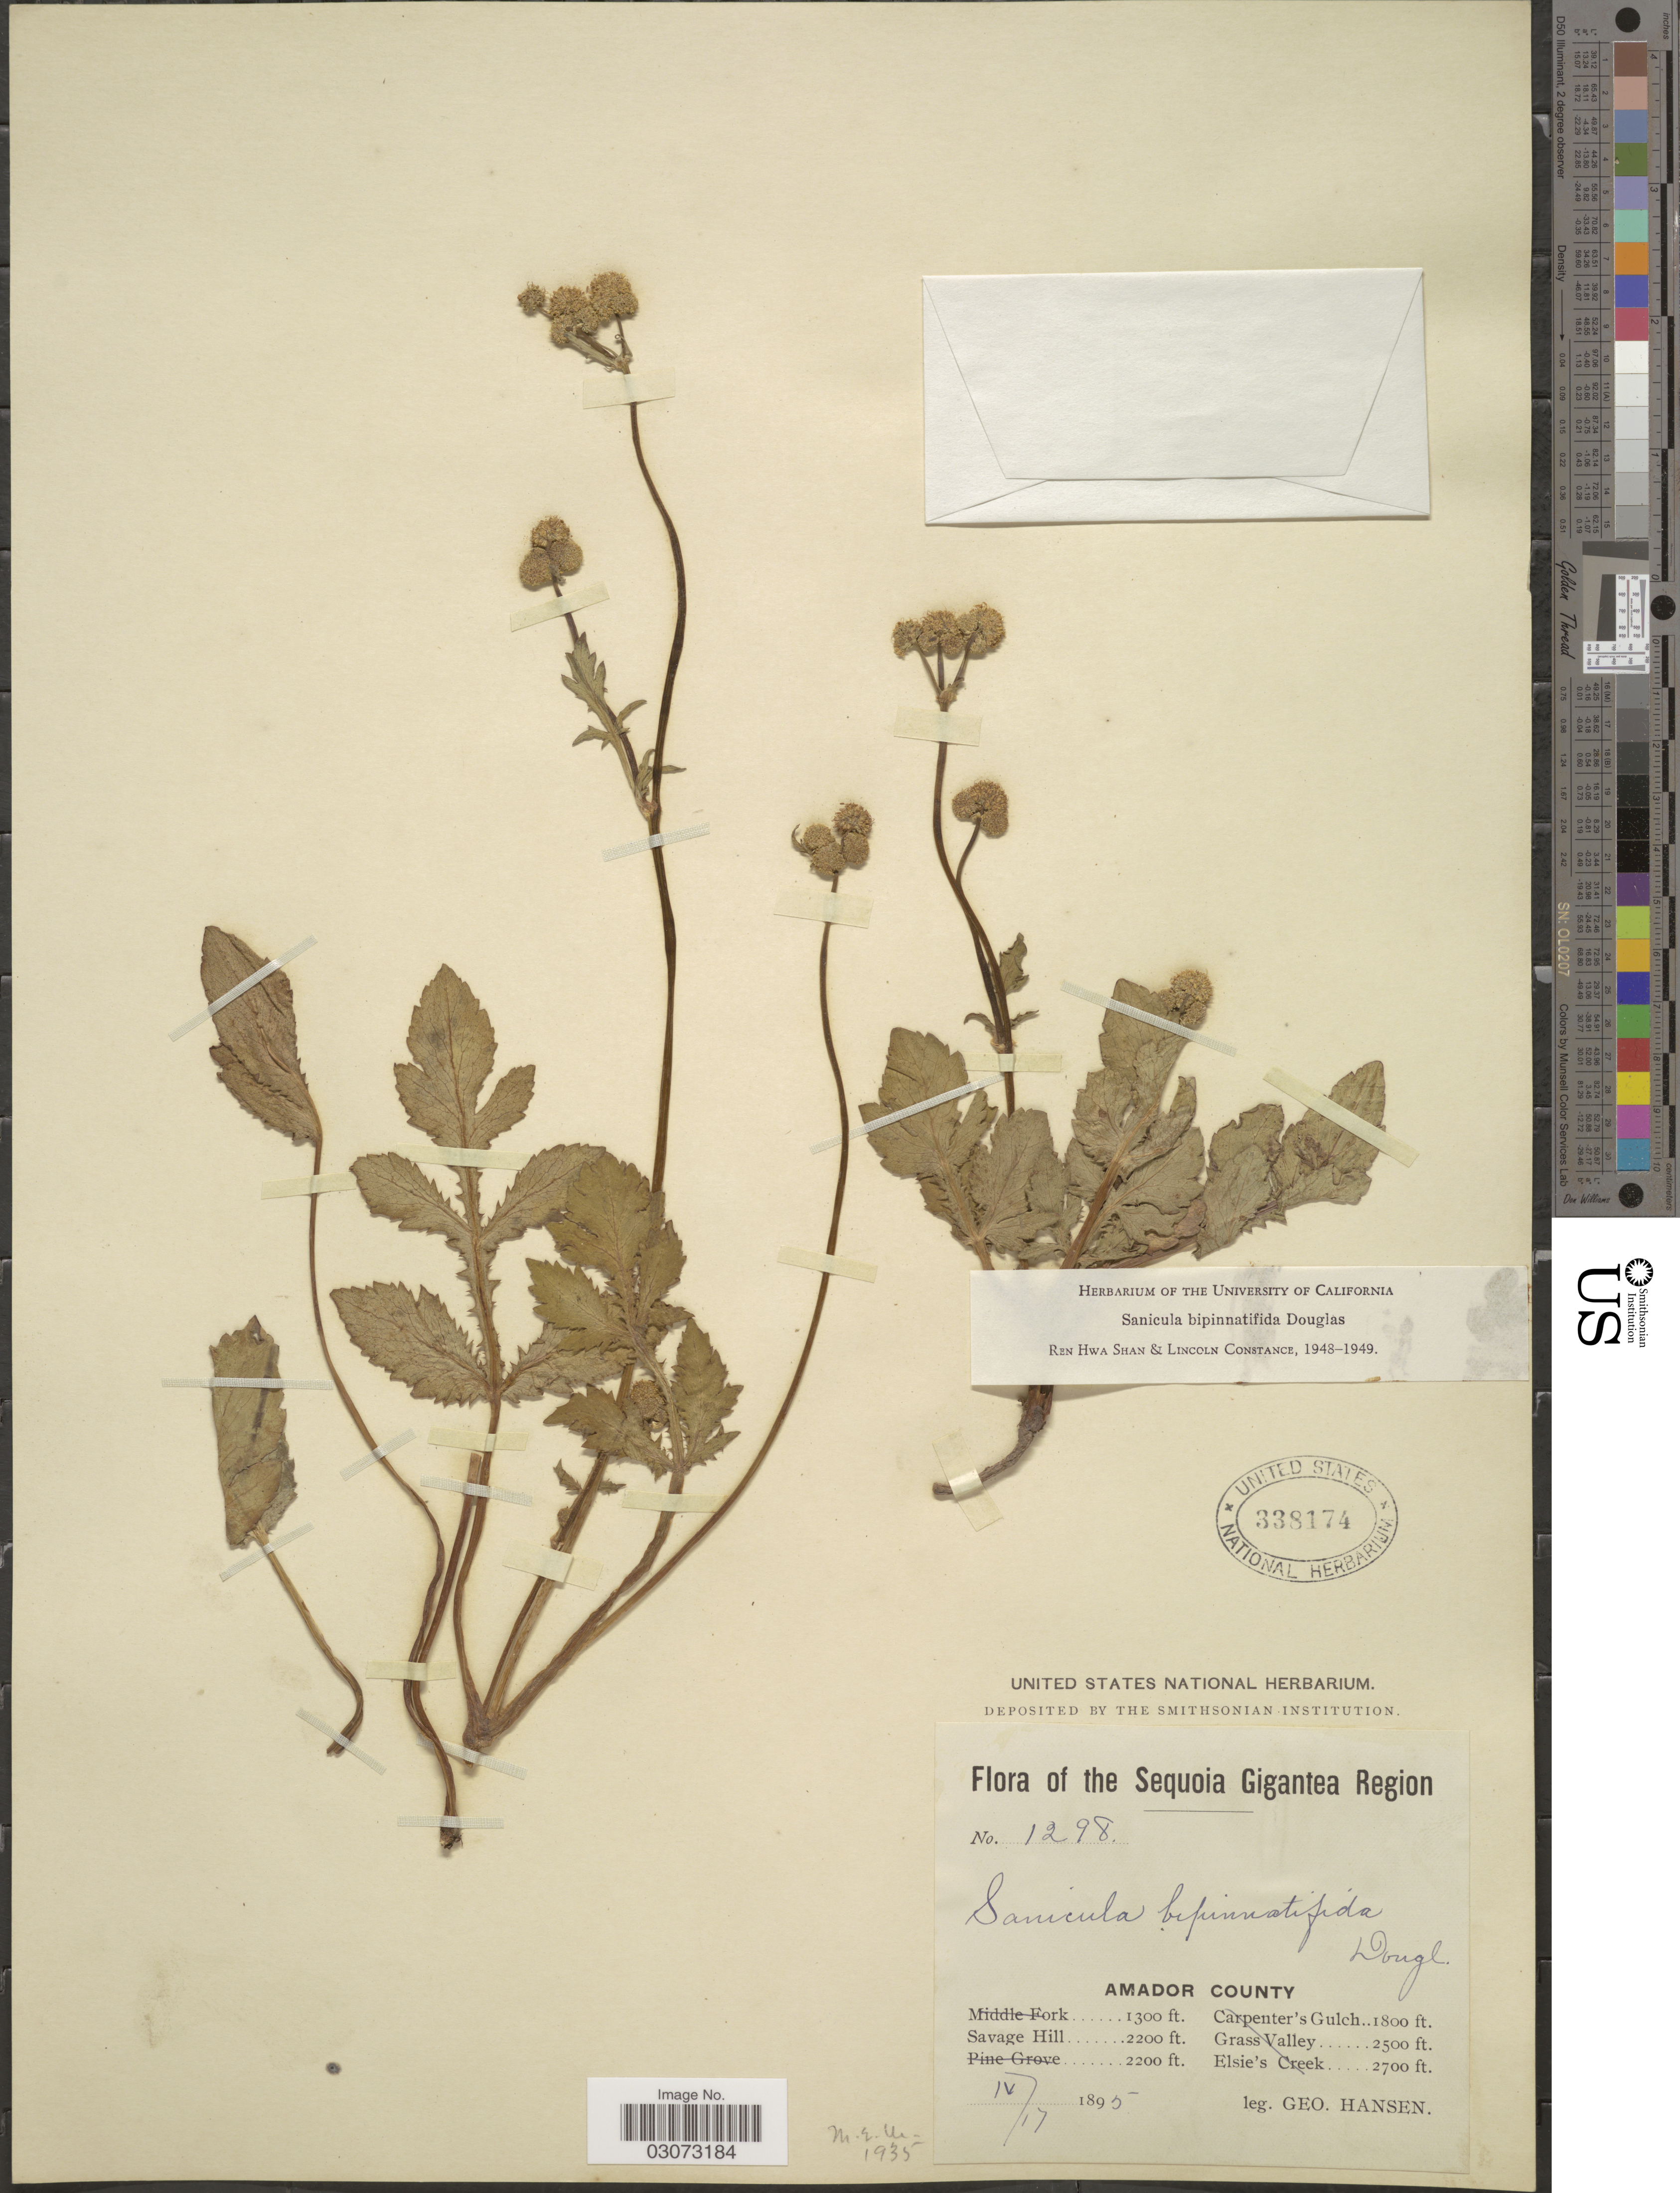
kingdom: Plantae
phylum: Tracheophyta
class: Magnoliopsida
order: Apiales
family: Apiaceae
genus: Sanicula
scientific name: Sanicula bipinnatifida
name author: Douglas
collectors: G. Hansen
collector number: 1298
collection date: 1895-04-17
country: United States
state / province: California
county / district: Amador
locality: Sequoia Gigantea Region. Amador County. Savage Hill.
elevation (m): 671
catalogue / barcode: US 338174